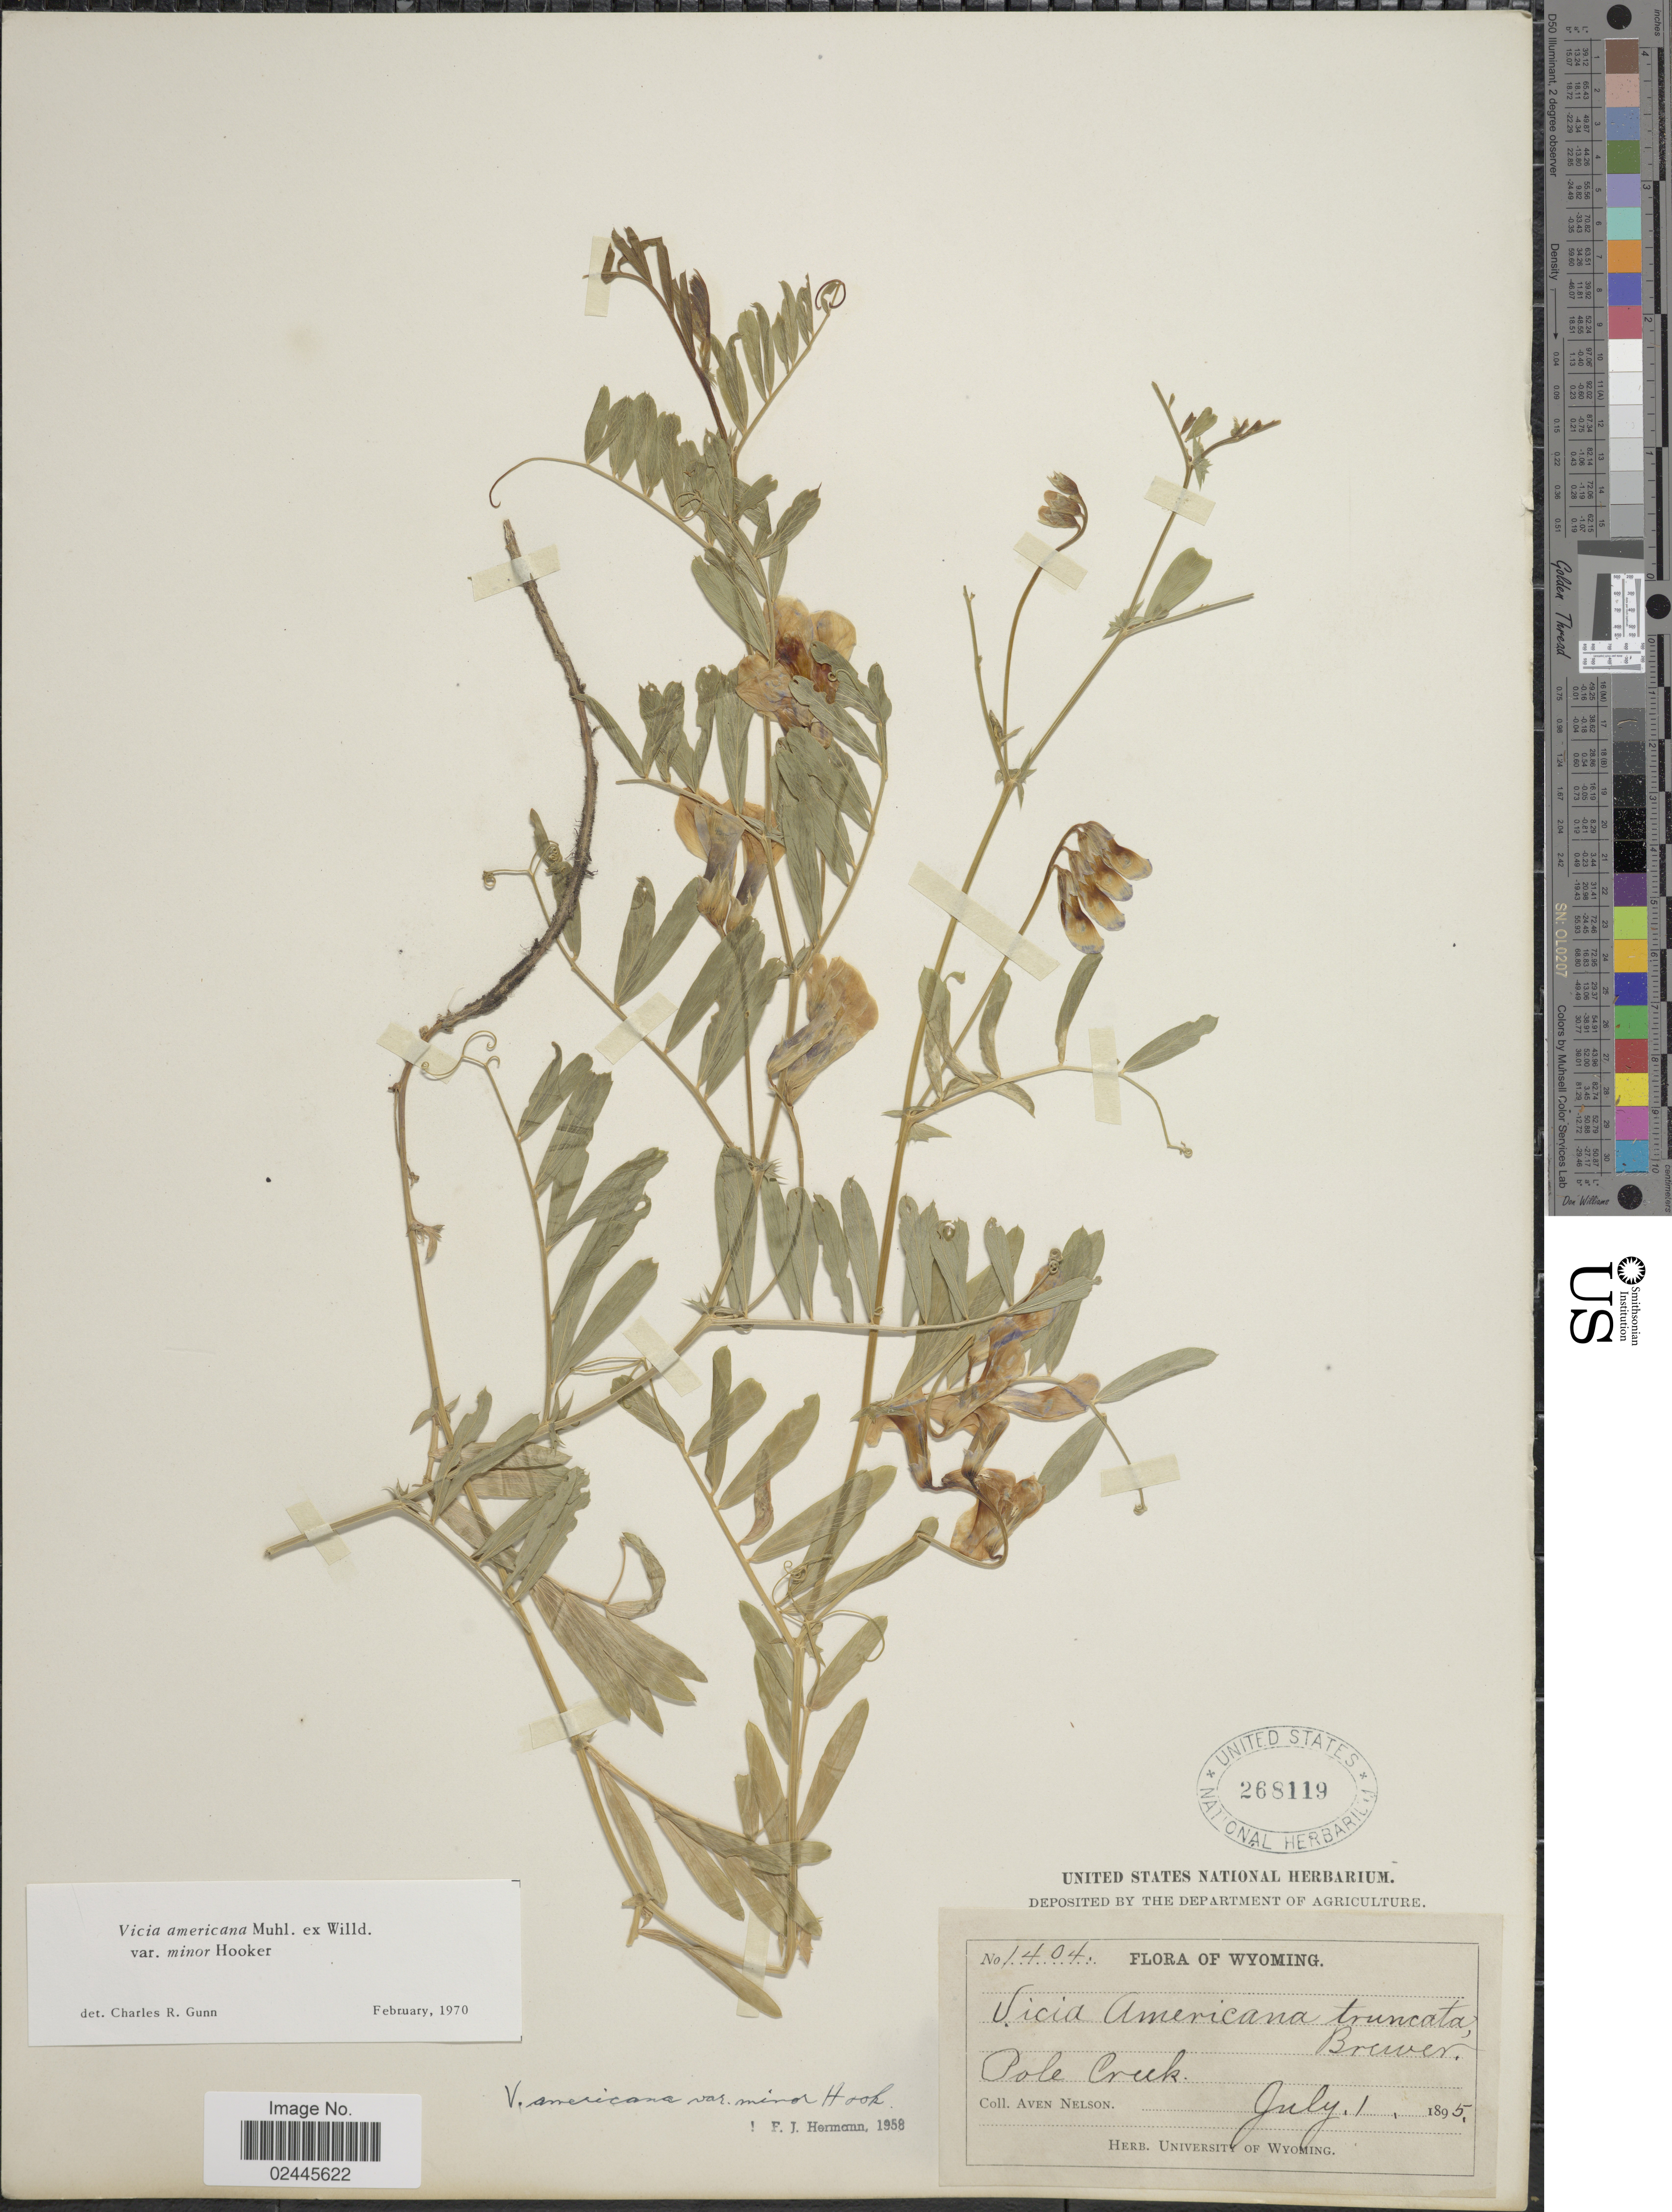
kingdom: Plantae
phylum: Tracheophyta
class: Magnoliopsida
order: Fabales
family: Fabaceae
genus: Vicia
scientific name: Vicia americana var. minor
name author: Hook.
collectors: A. Nelson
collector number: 1404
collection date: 1895-07-01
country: United States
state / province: Wyoming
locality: Pole Creek.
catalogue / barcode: US 268119